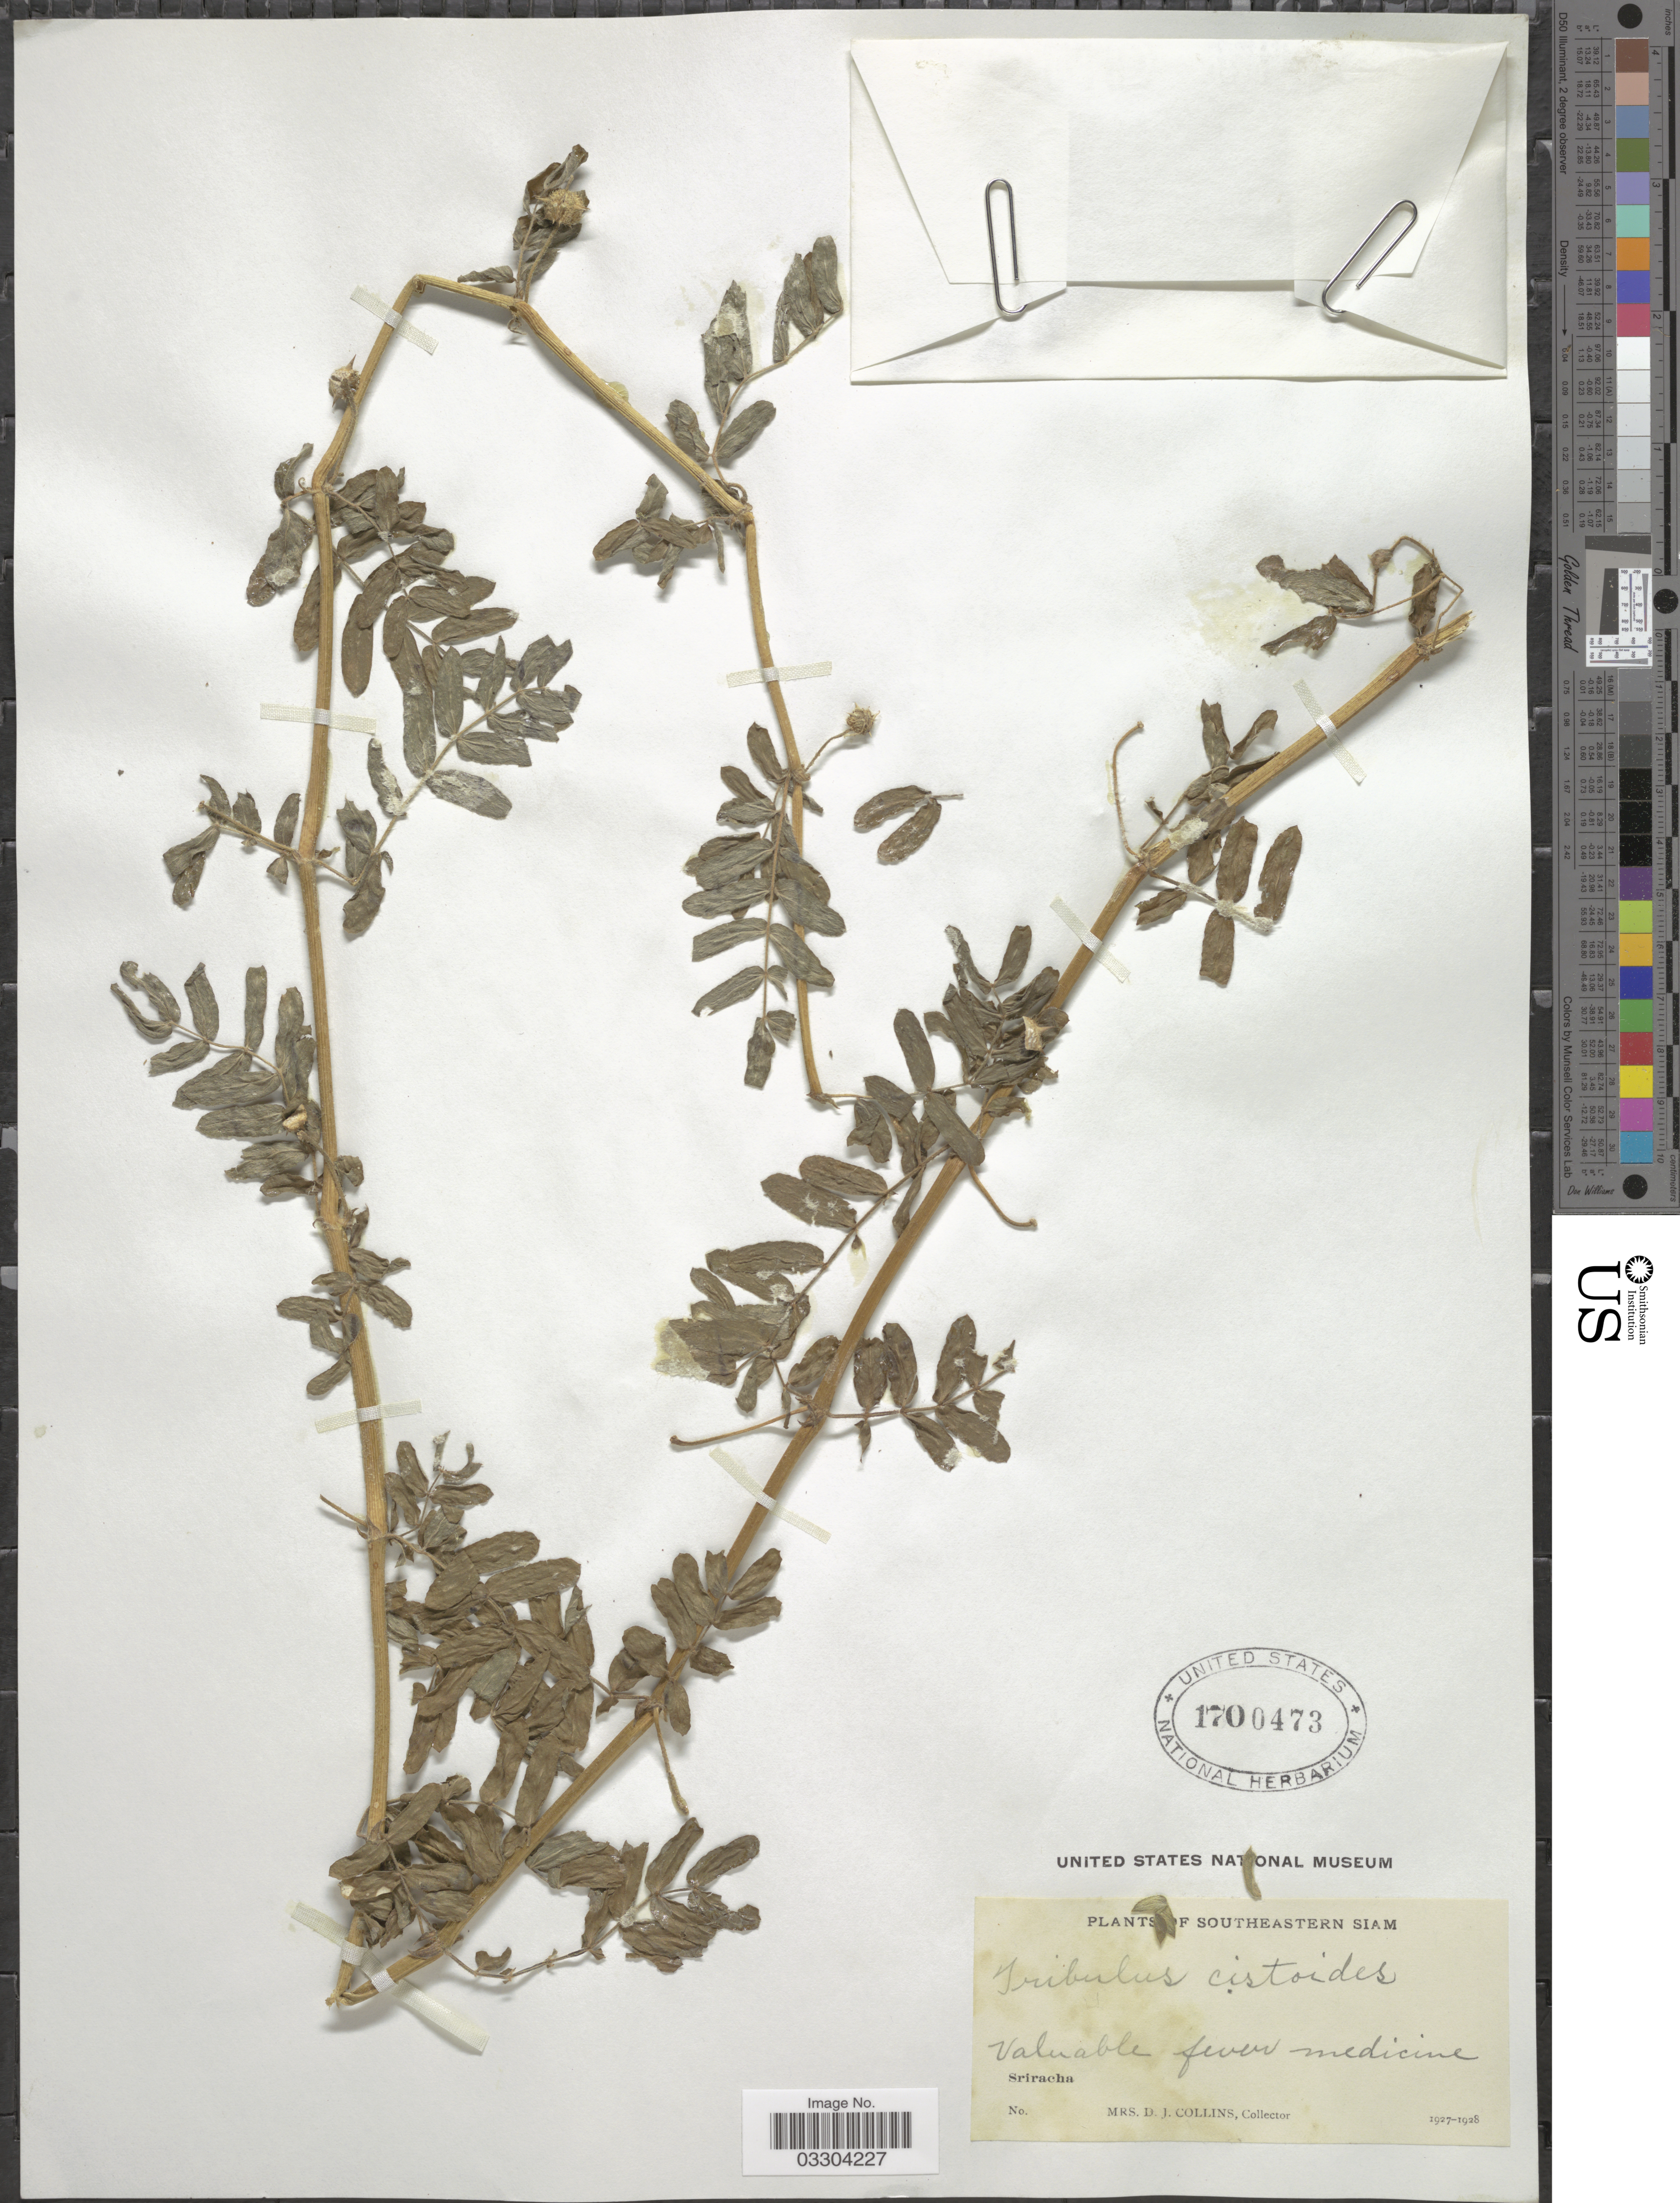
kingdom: Plantae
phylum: Tracheophyta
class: Magnoliopsida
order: Zygophyllales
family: Zygophyllaceae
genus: Tribulus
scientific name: Tribulus cistoides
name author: L.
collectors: Mrs. D. J. Collins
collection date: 1927/1928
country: Thailand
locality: Southeastern Siam, Valuable fever medicine, Sriracha.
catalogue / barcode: US 1700473